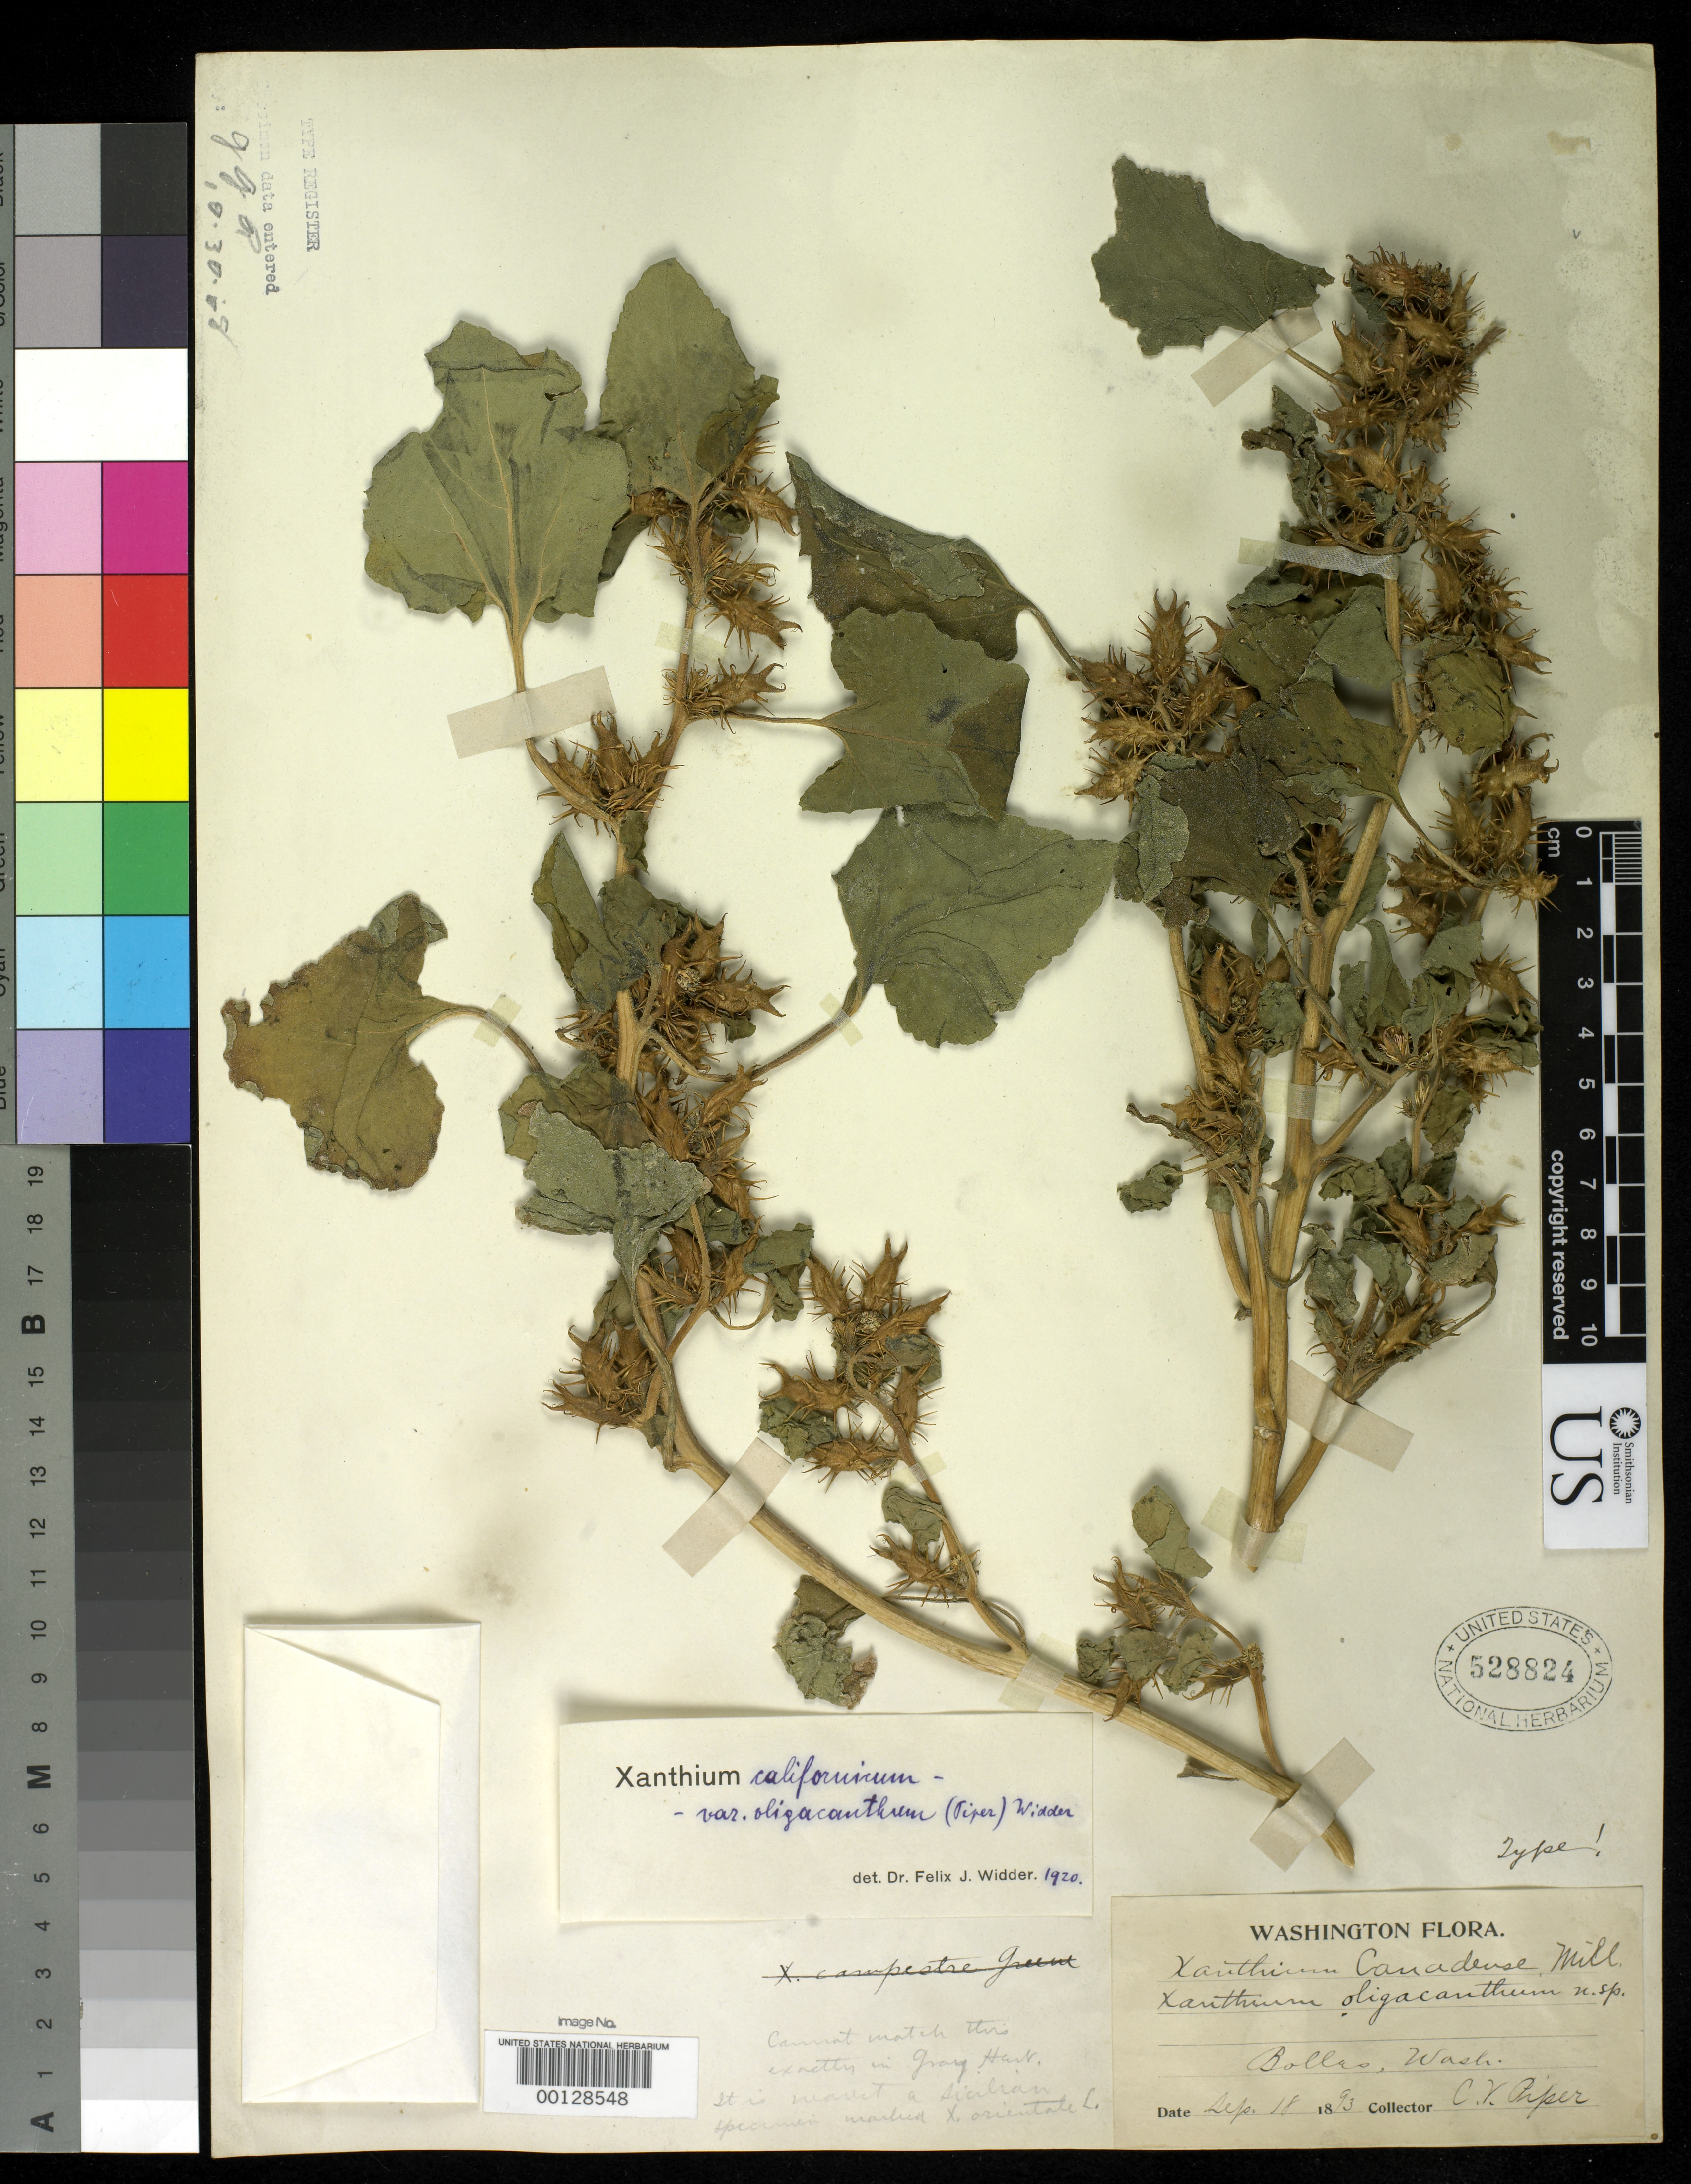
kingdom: Plantae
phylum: Tracheophyta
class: Magnoliopsida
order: Asterales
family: Asteraceae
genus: Xanthium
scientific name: Xanthium oligacanthum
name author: Piper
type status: Holotype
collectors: C. V. Piper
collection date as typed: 18 Sep 1893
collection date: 1893-09-18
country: United States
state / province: Washington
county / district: Walla Walla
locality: Bolles.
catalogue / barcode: US 528824